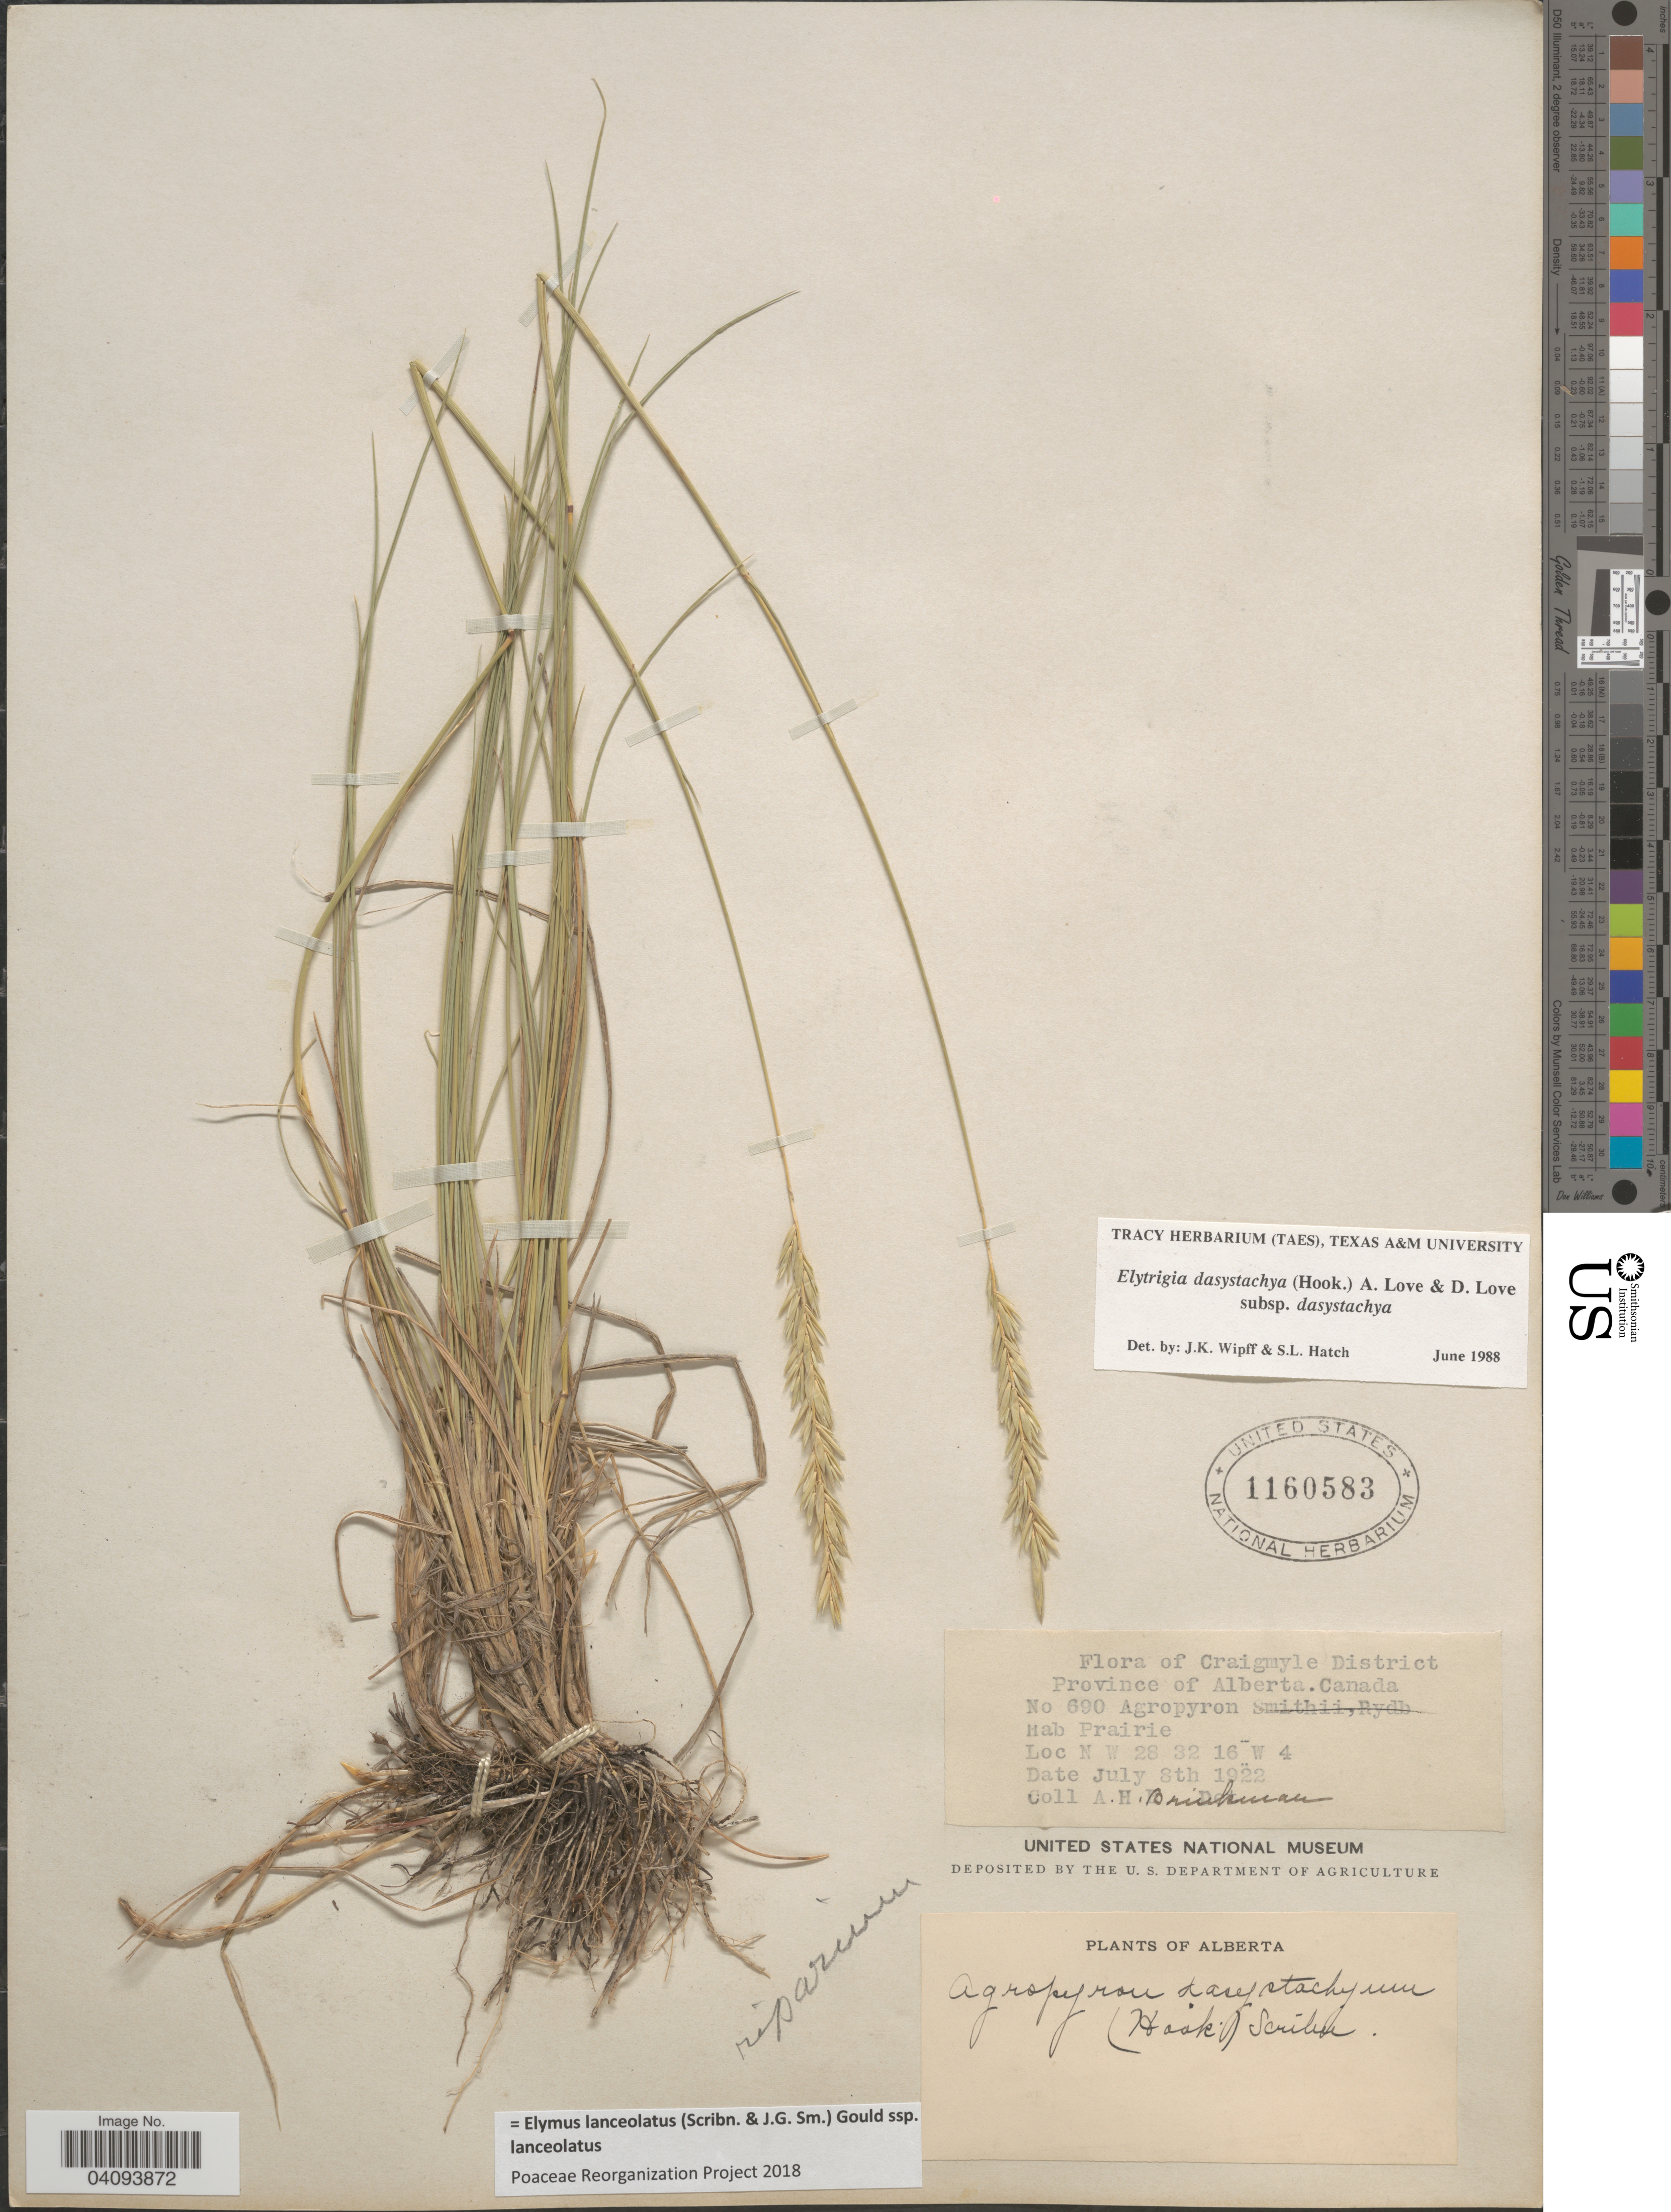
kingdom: Plantae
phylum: Tracheophyta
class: Liliopsida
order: Poales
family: Poaceae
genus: Elymus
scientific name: Elymus lanceolatus subsp. lanceolatus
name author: (Scribn. & J.G. Sm.) Gould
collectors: A. Brinkman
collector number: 690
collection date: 1922-07-08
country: Canada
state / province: Alberta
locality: Craigmyle District. N W 28 32 16 W 4.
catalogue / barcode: US 1160583